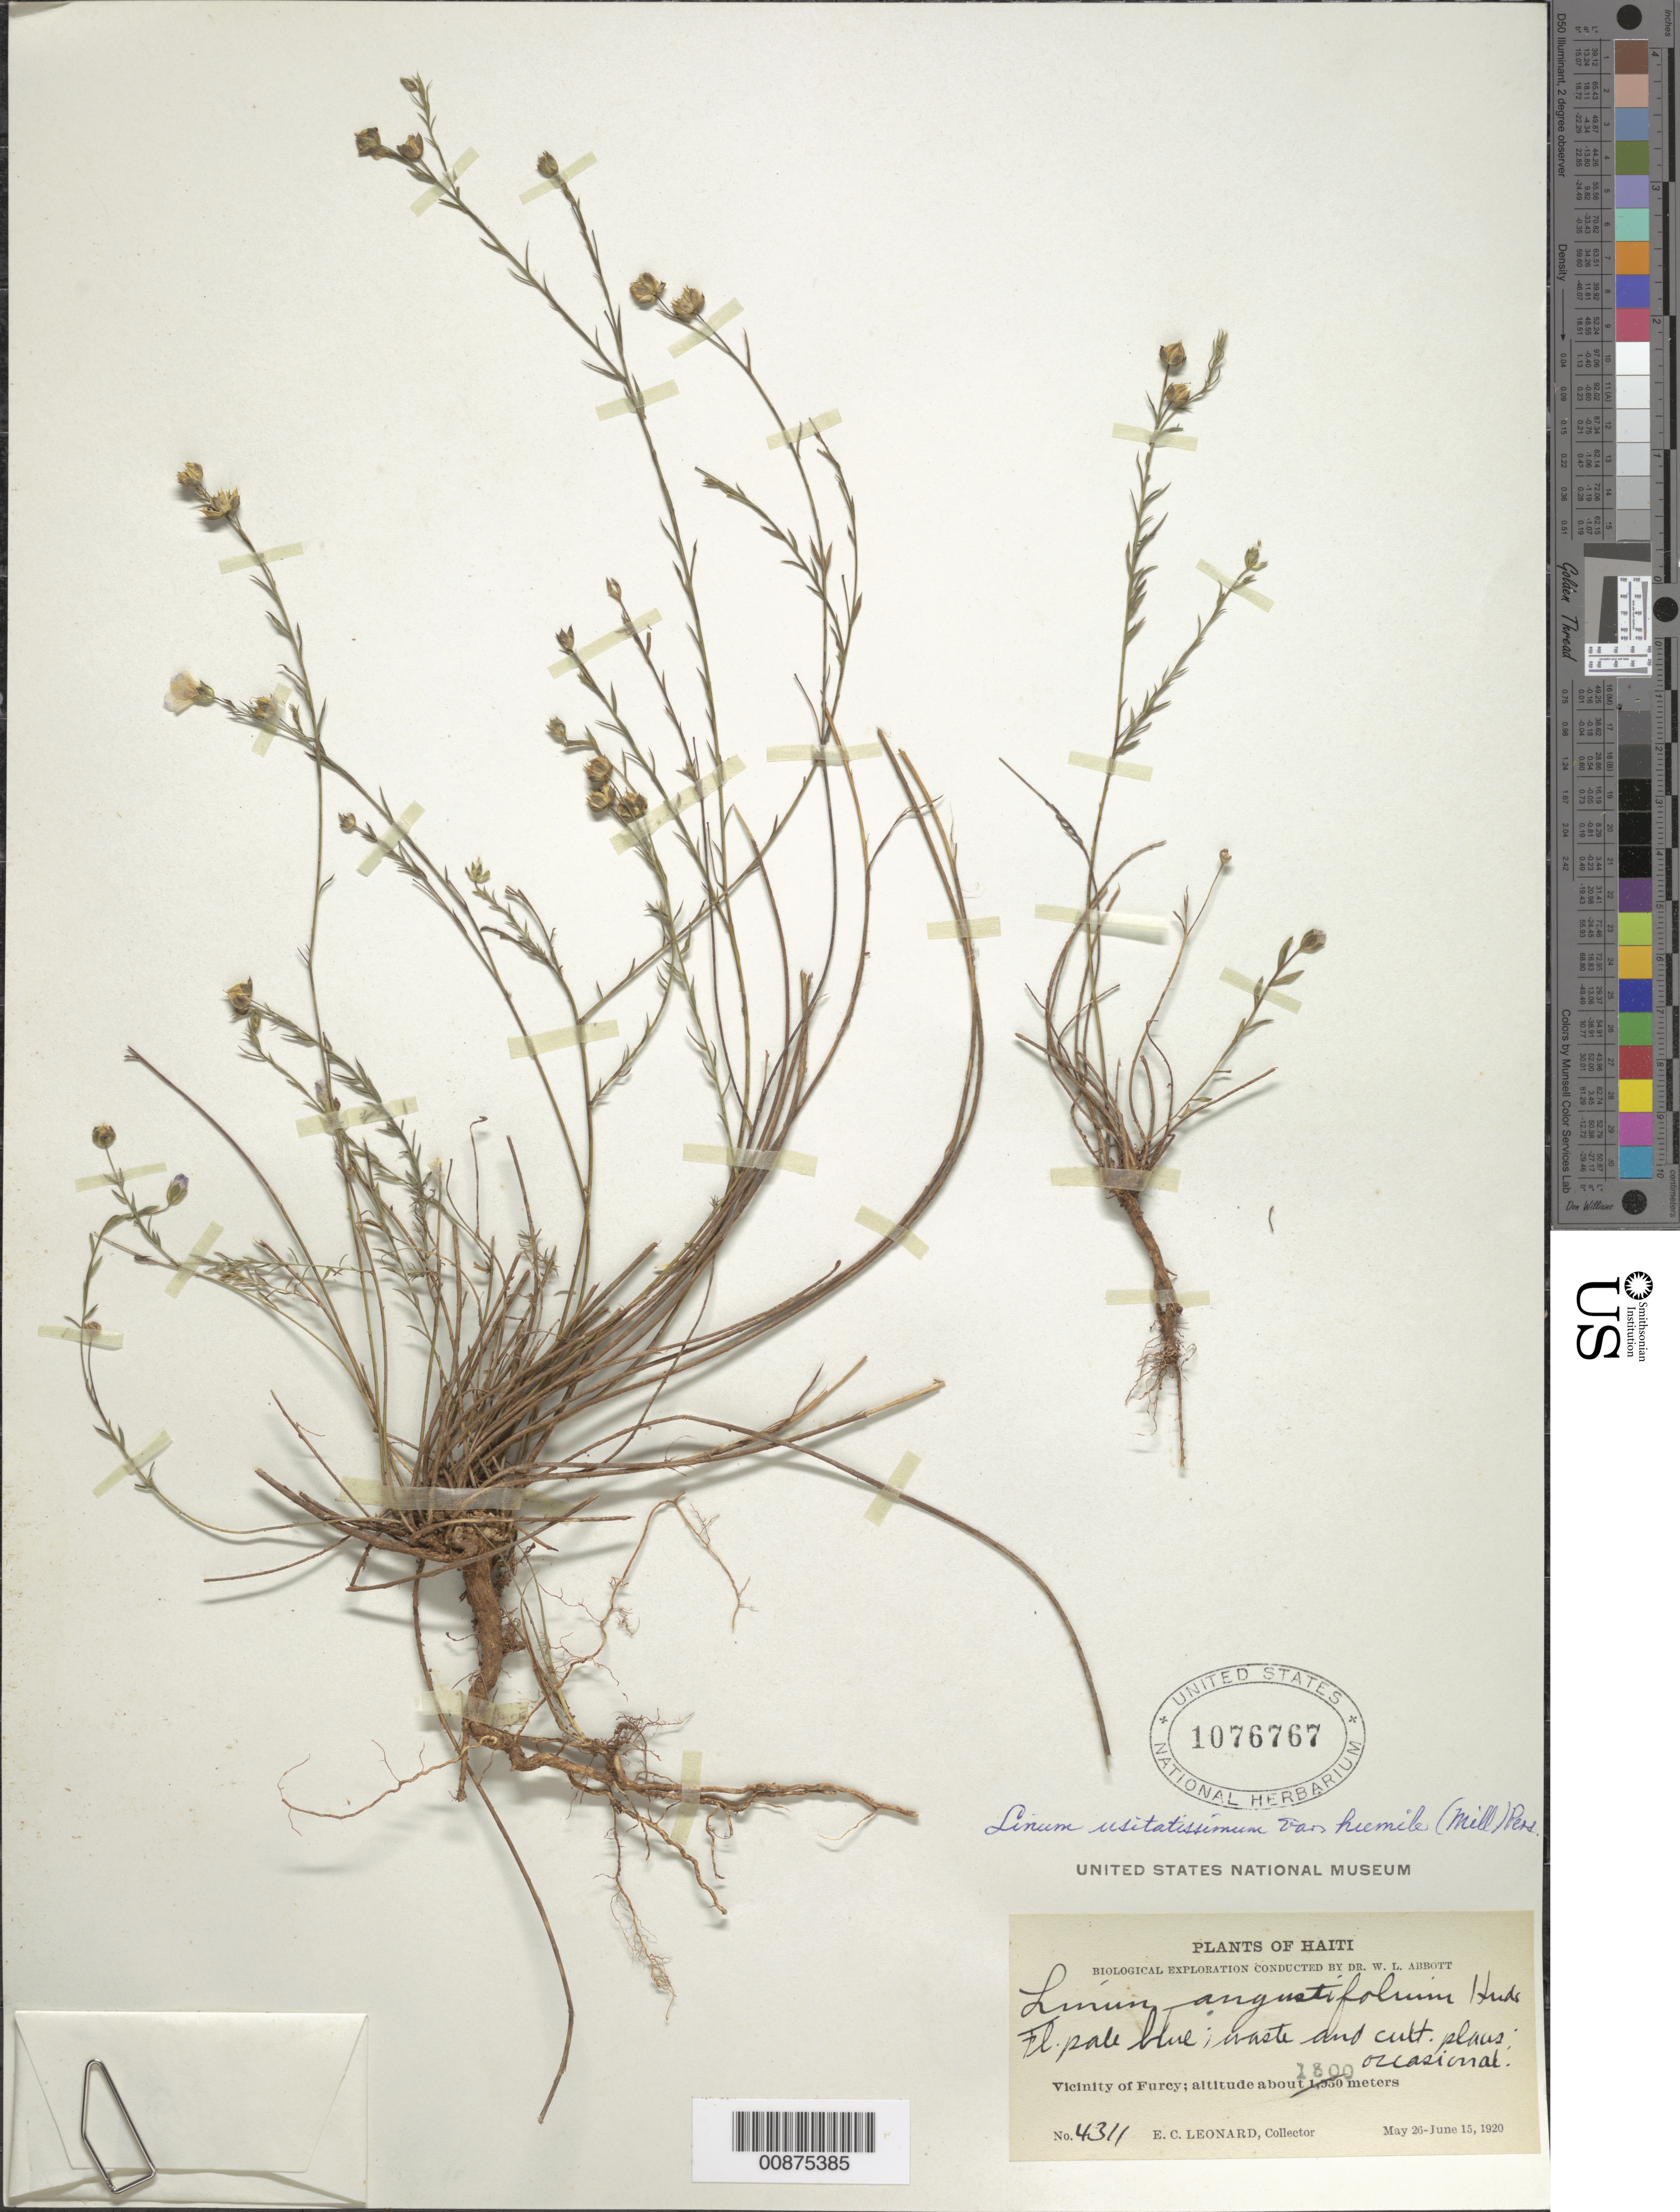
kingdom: Plantae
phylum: Tracheophyta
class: Magnoliopsida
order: Malpighiales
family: Linaceae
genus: Linum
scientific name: Linum usitatissimum var. humile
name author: (Mill.) Pers.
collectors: E. C. Leonard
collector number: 4311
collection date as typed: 26 May 1920 to 15 Jun 1920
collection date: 1920-05-26/1920-06-15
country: Haiti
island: Hispaniola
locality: Vicinity of Furcy.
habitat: Waste and cultivated places.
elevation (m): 1300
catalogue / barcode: US 1076767